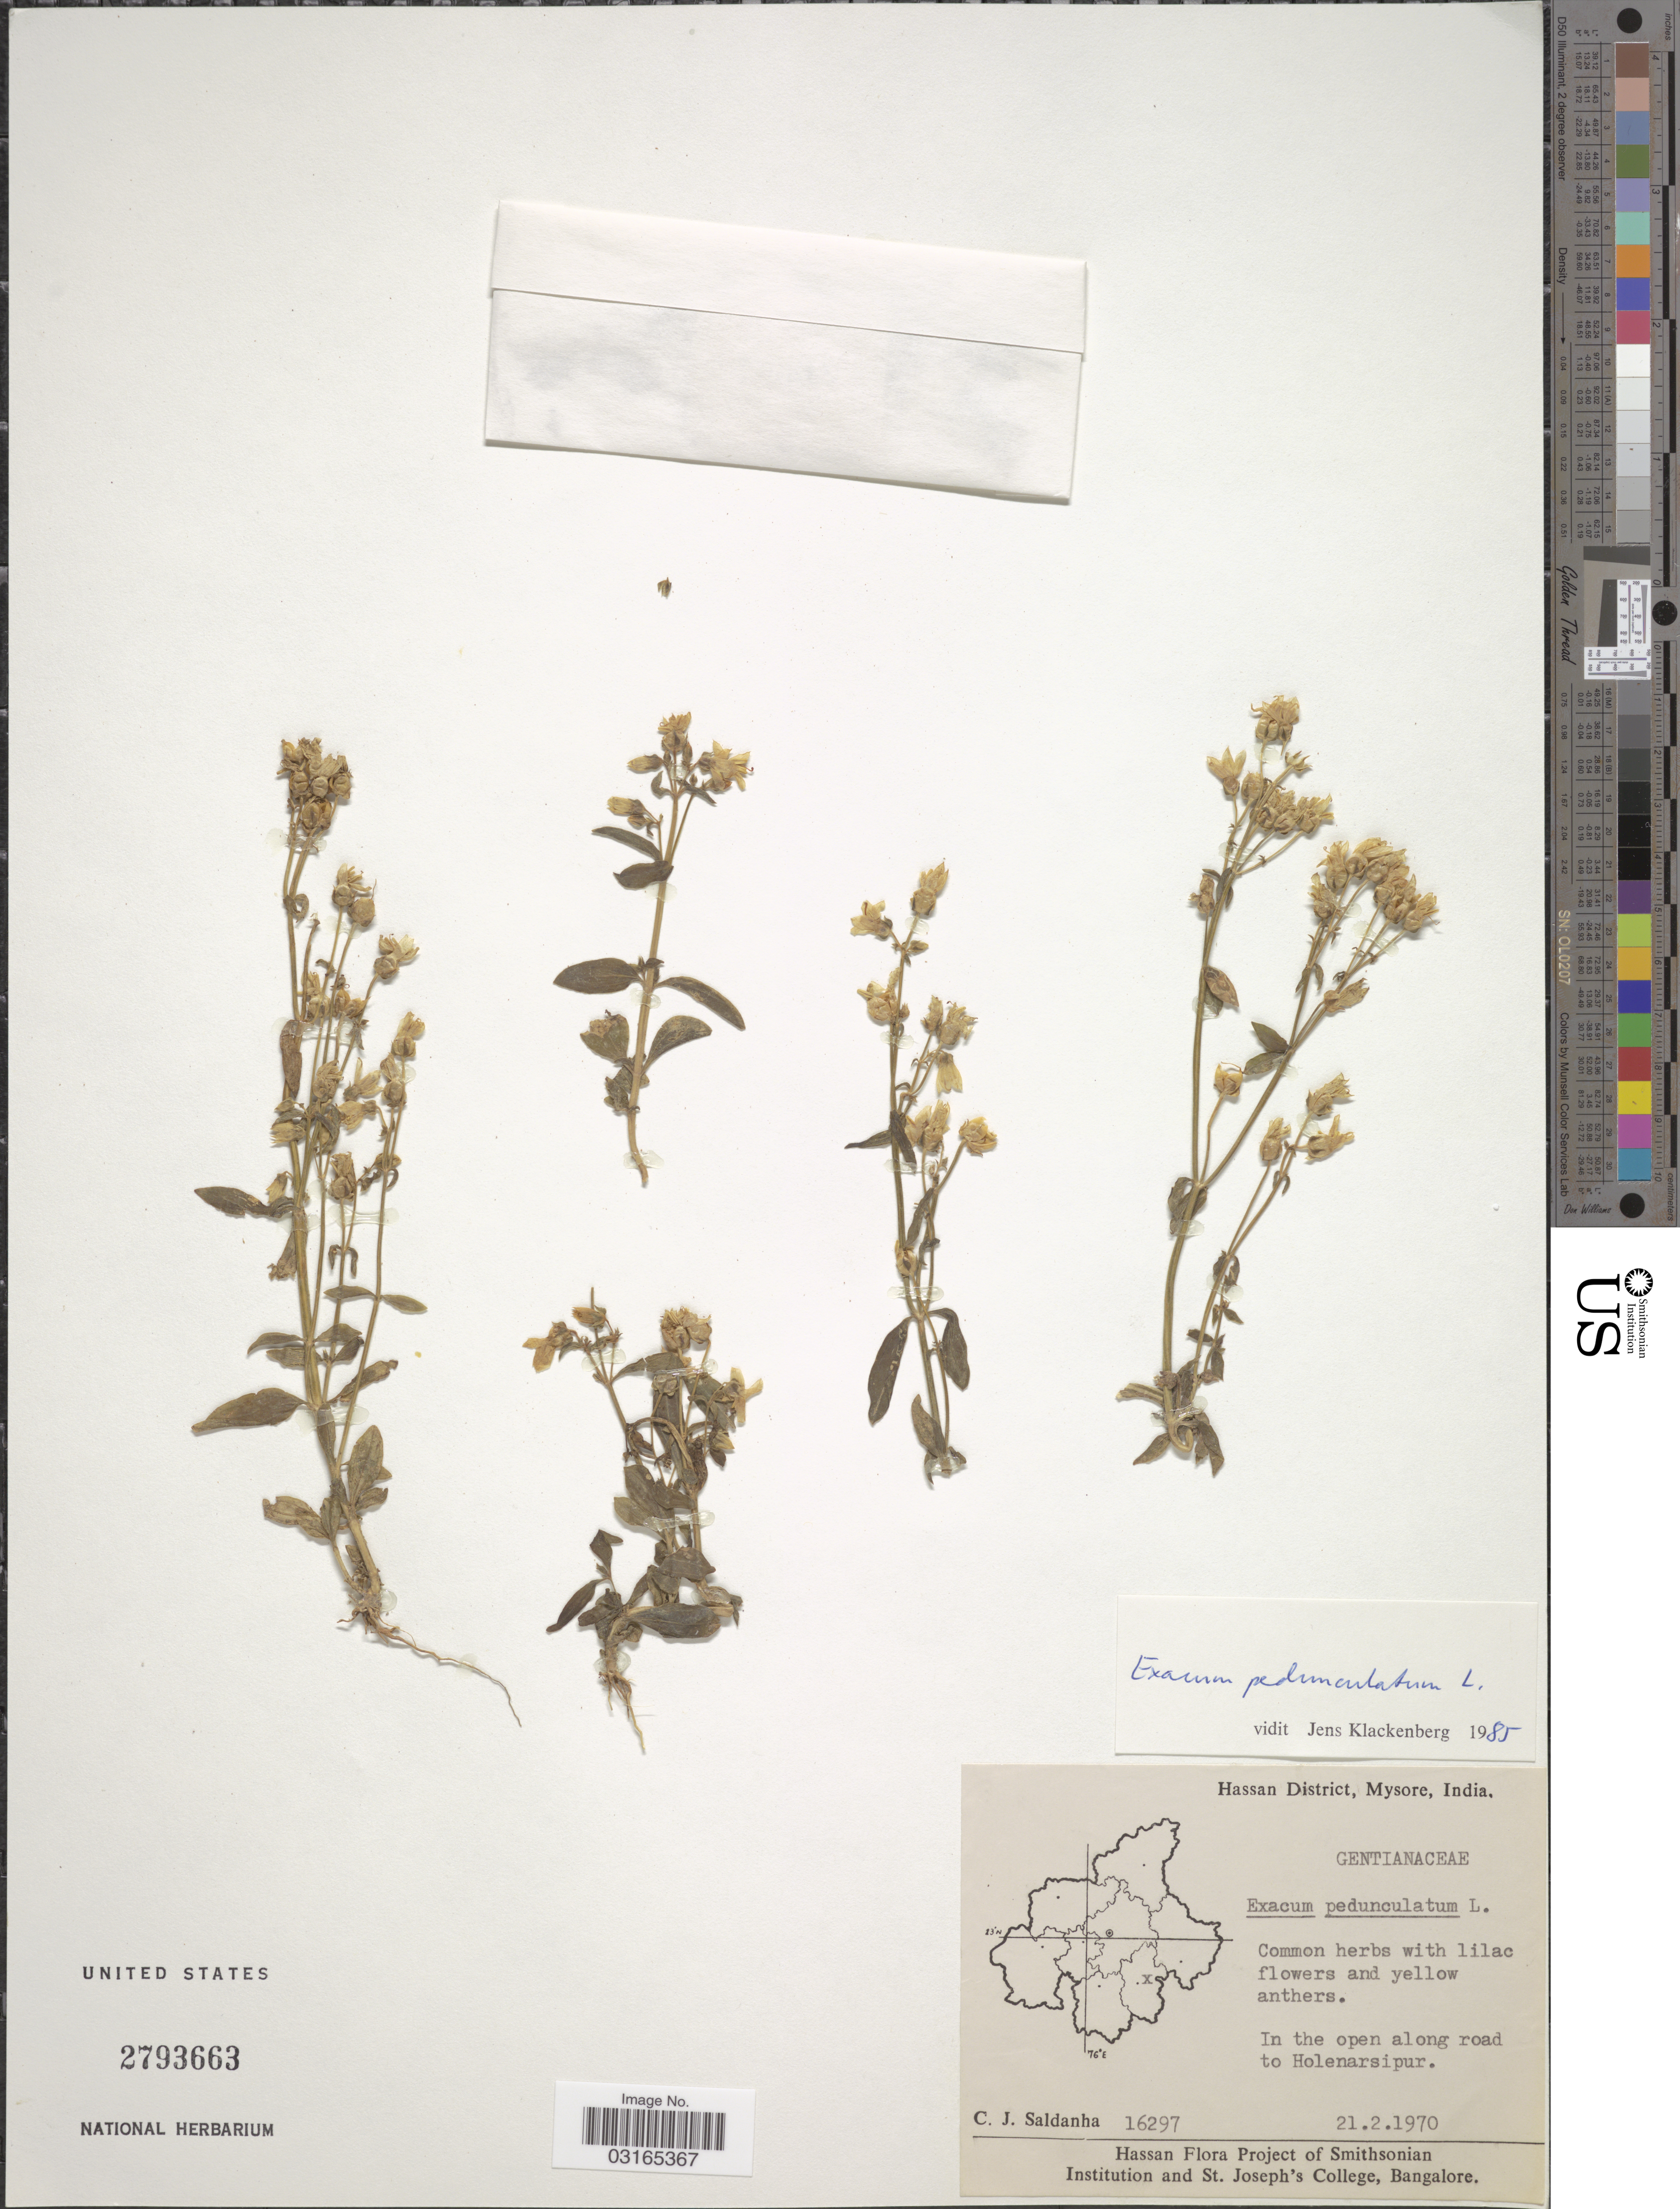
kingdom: Plantae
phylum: Tracheophyta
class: Magnoliopsida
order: Gentianales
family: Gentianaceae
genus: Exacum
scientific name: Exacum pedunculatum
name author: L.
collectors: C. J. Saldanha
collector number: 16297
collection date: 1970-02-21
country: India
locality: Hassan District, Mysore. In the open along road to Holenarsipur.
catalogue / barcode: US 2793663